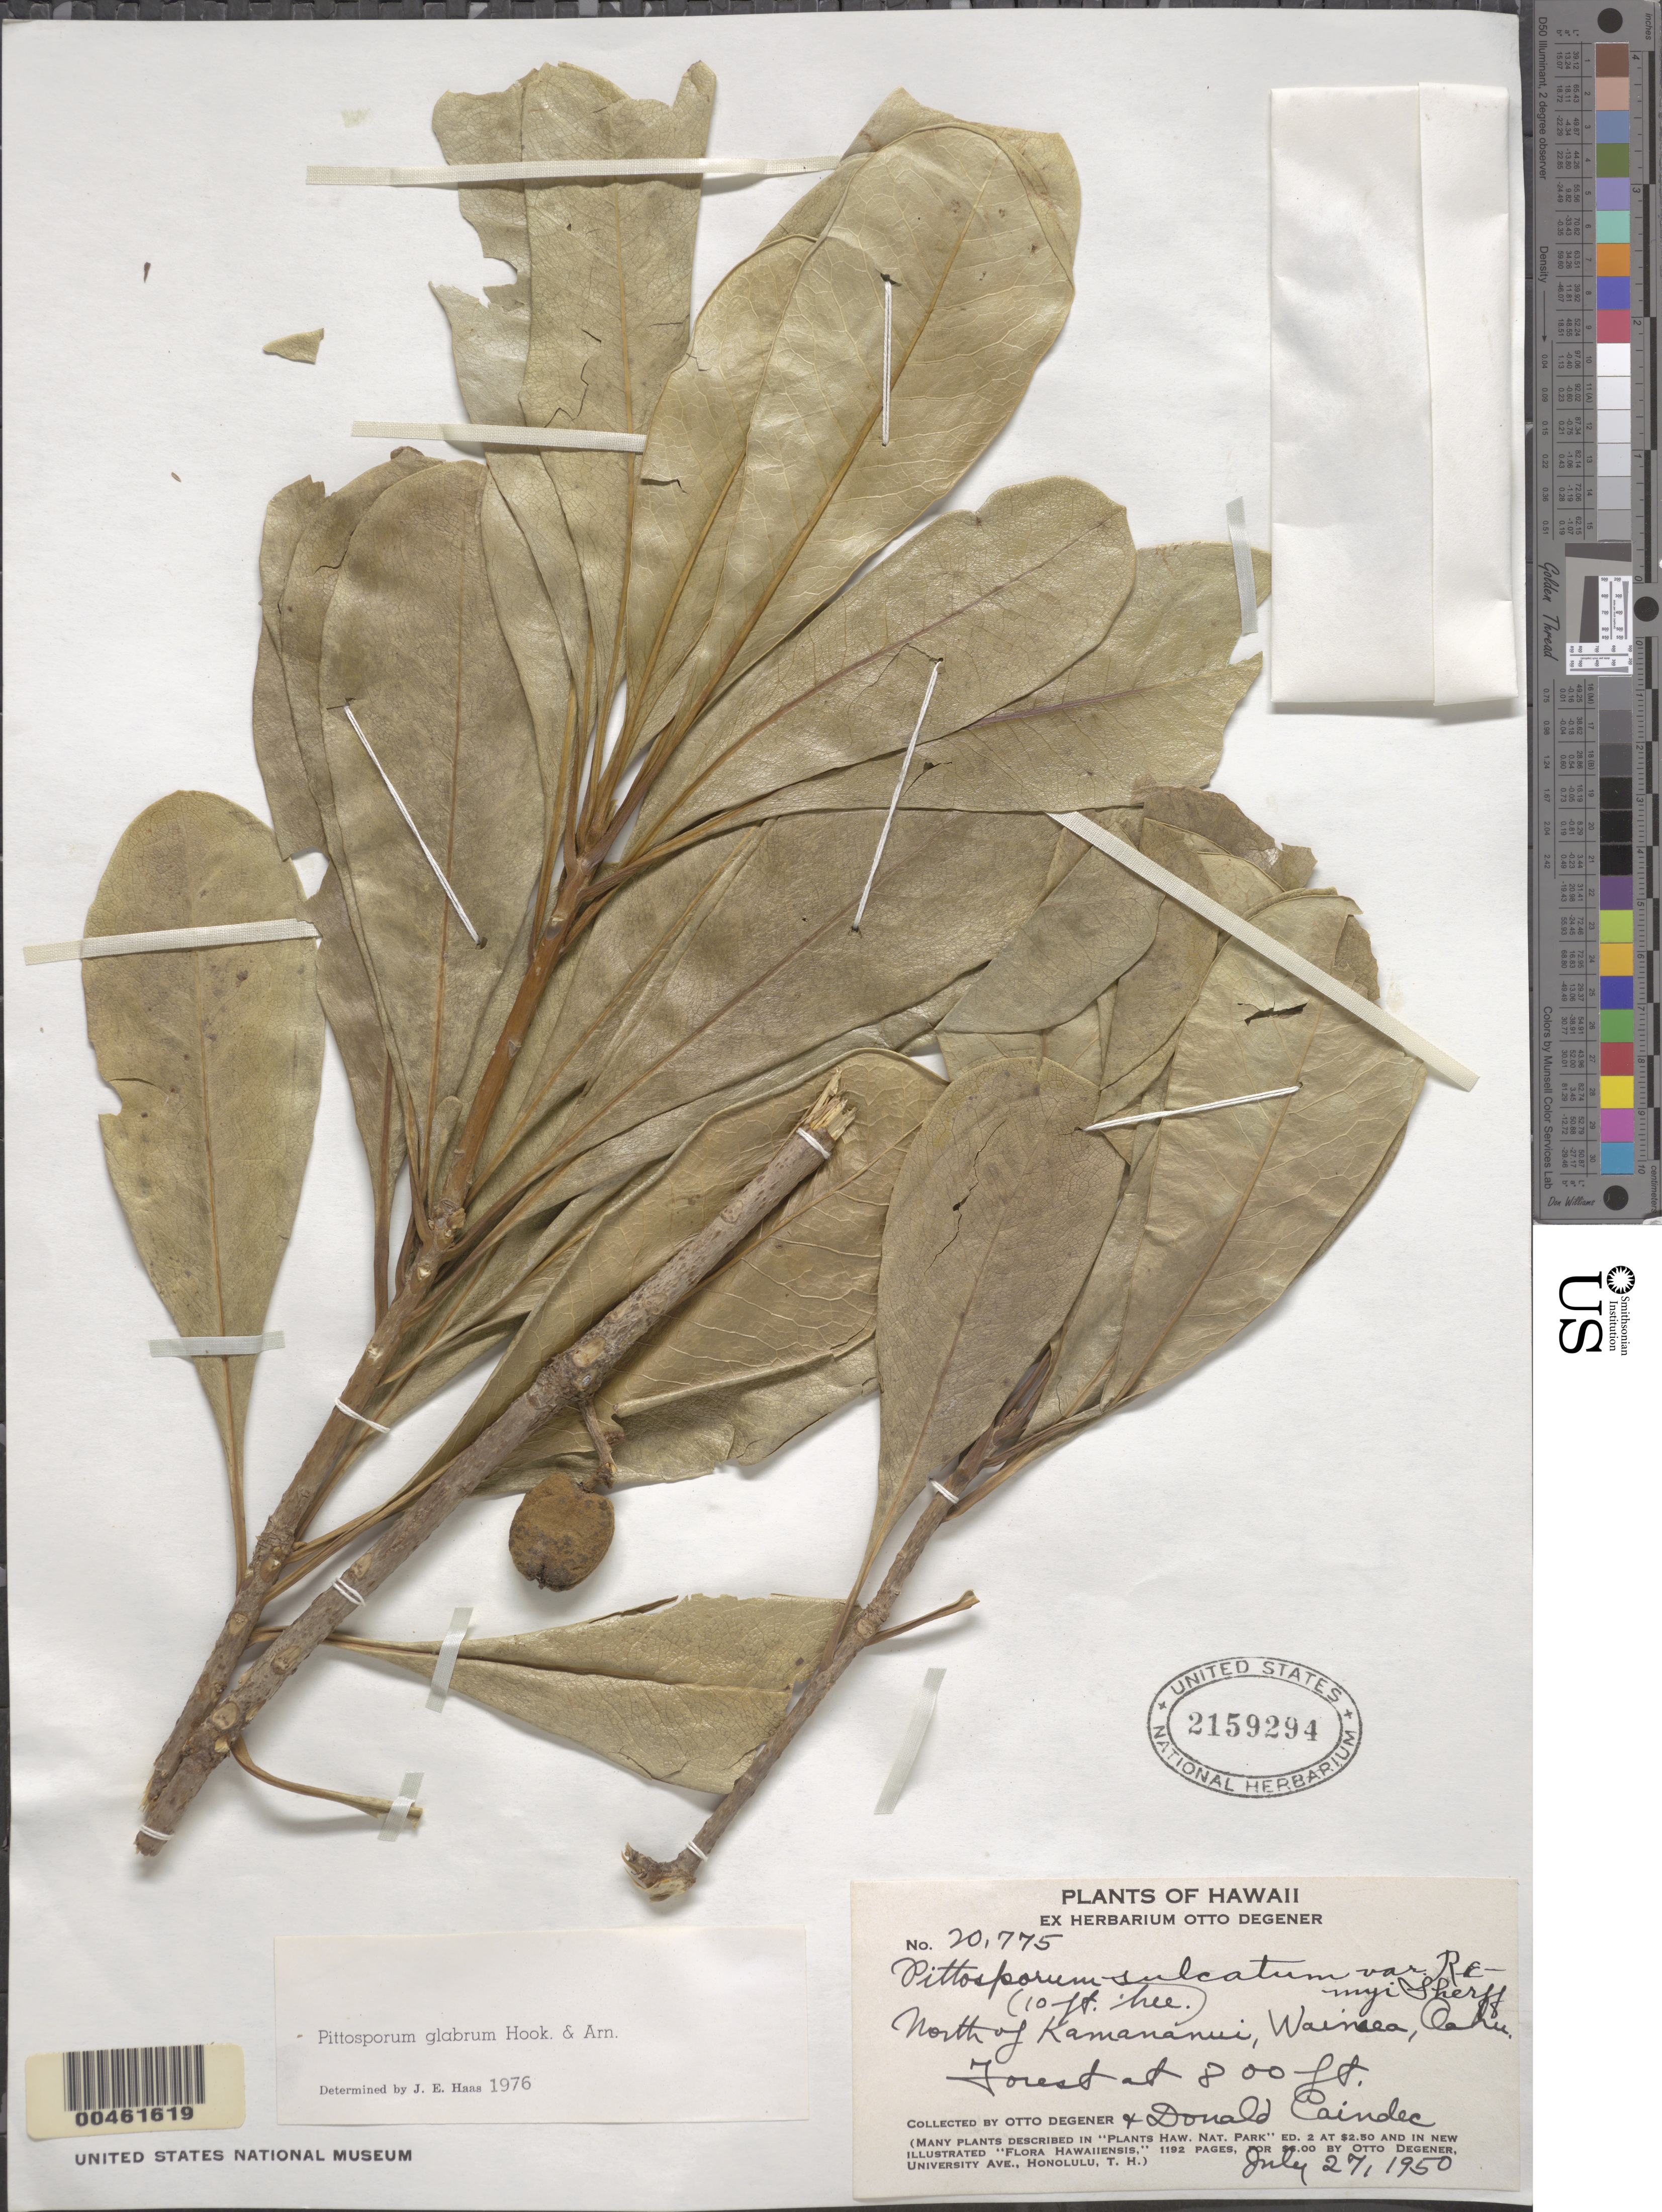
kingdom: Plantae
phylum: Tracheophyta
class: Magnoliopsida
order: Apiales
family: Pittosporaceae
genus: Pittosporum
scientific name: Pittosporum glabrum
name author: Hook. & Arn.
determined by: Haas, J. E.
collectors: O. Degener & D. Caindec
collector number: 20775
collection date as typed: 27 Jul 1950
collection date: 1950-07-27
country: United States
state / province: Hawaii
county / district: Honolulu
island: Oahu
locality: N of Kamananui, Waimea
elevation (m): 244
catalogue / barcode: US 2159294